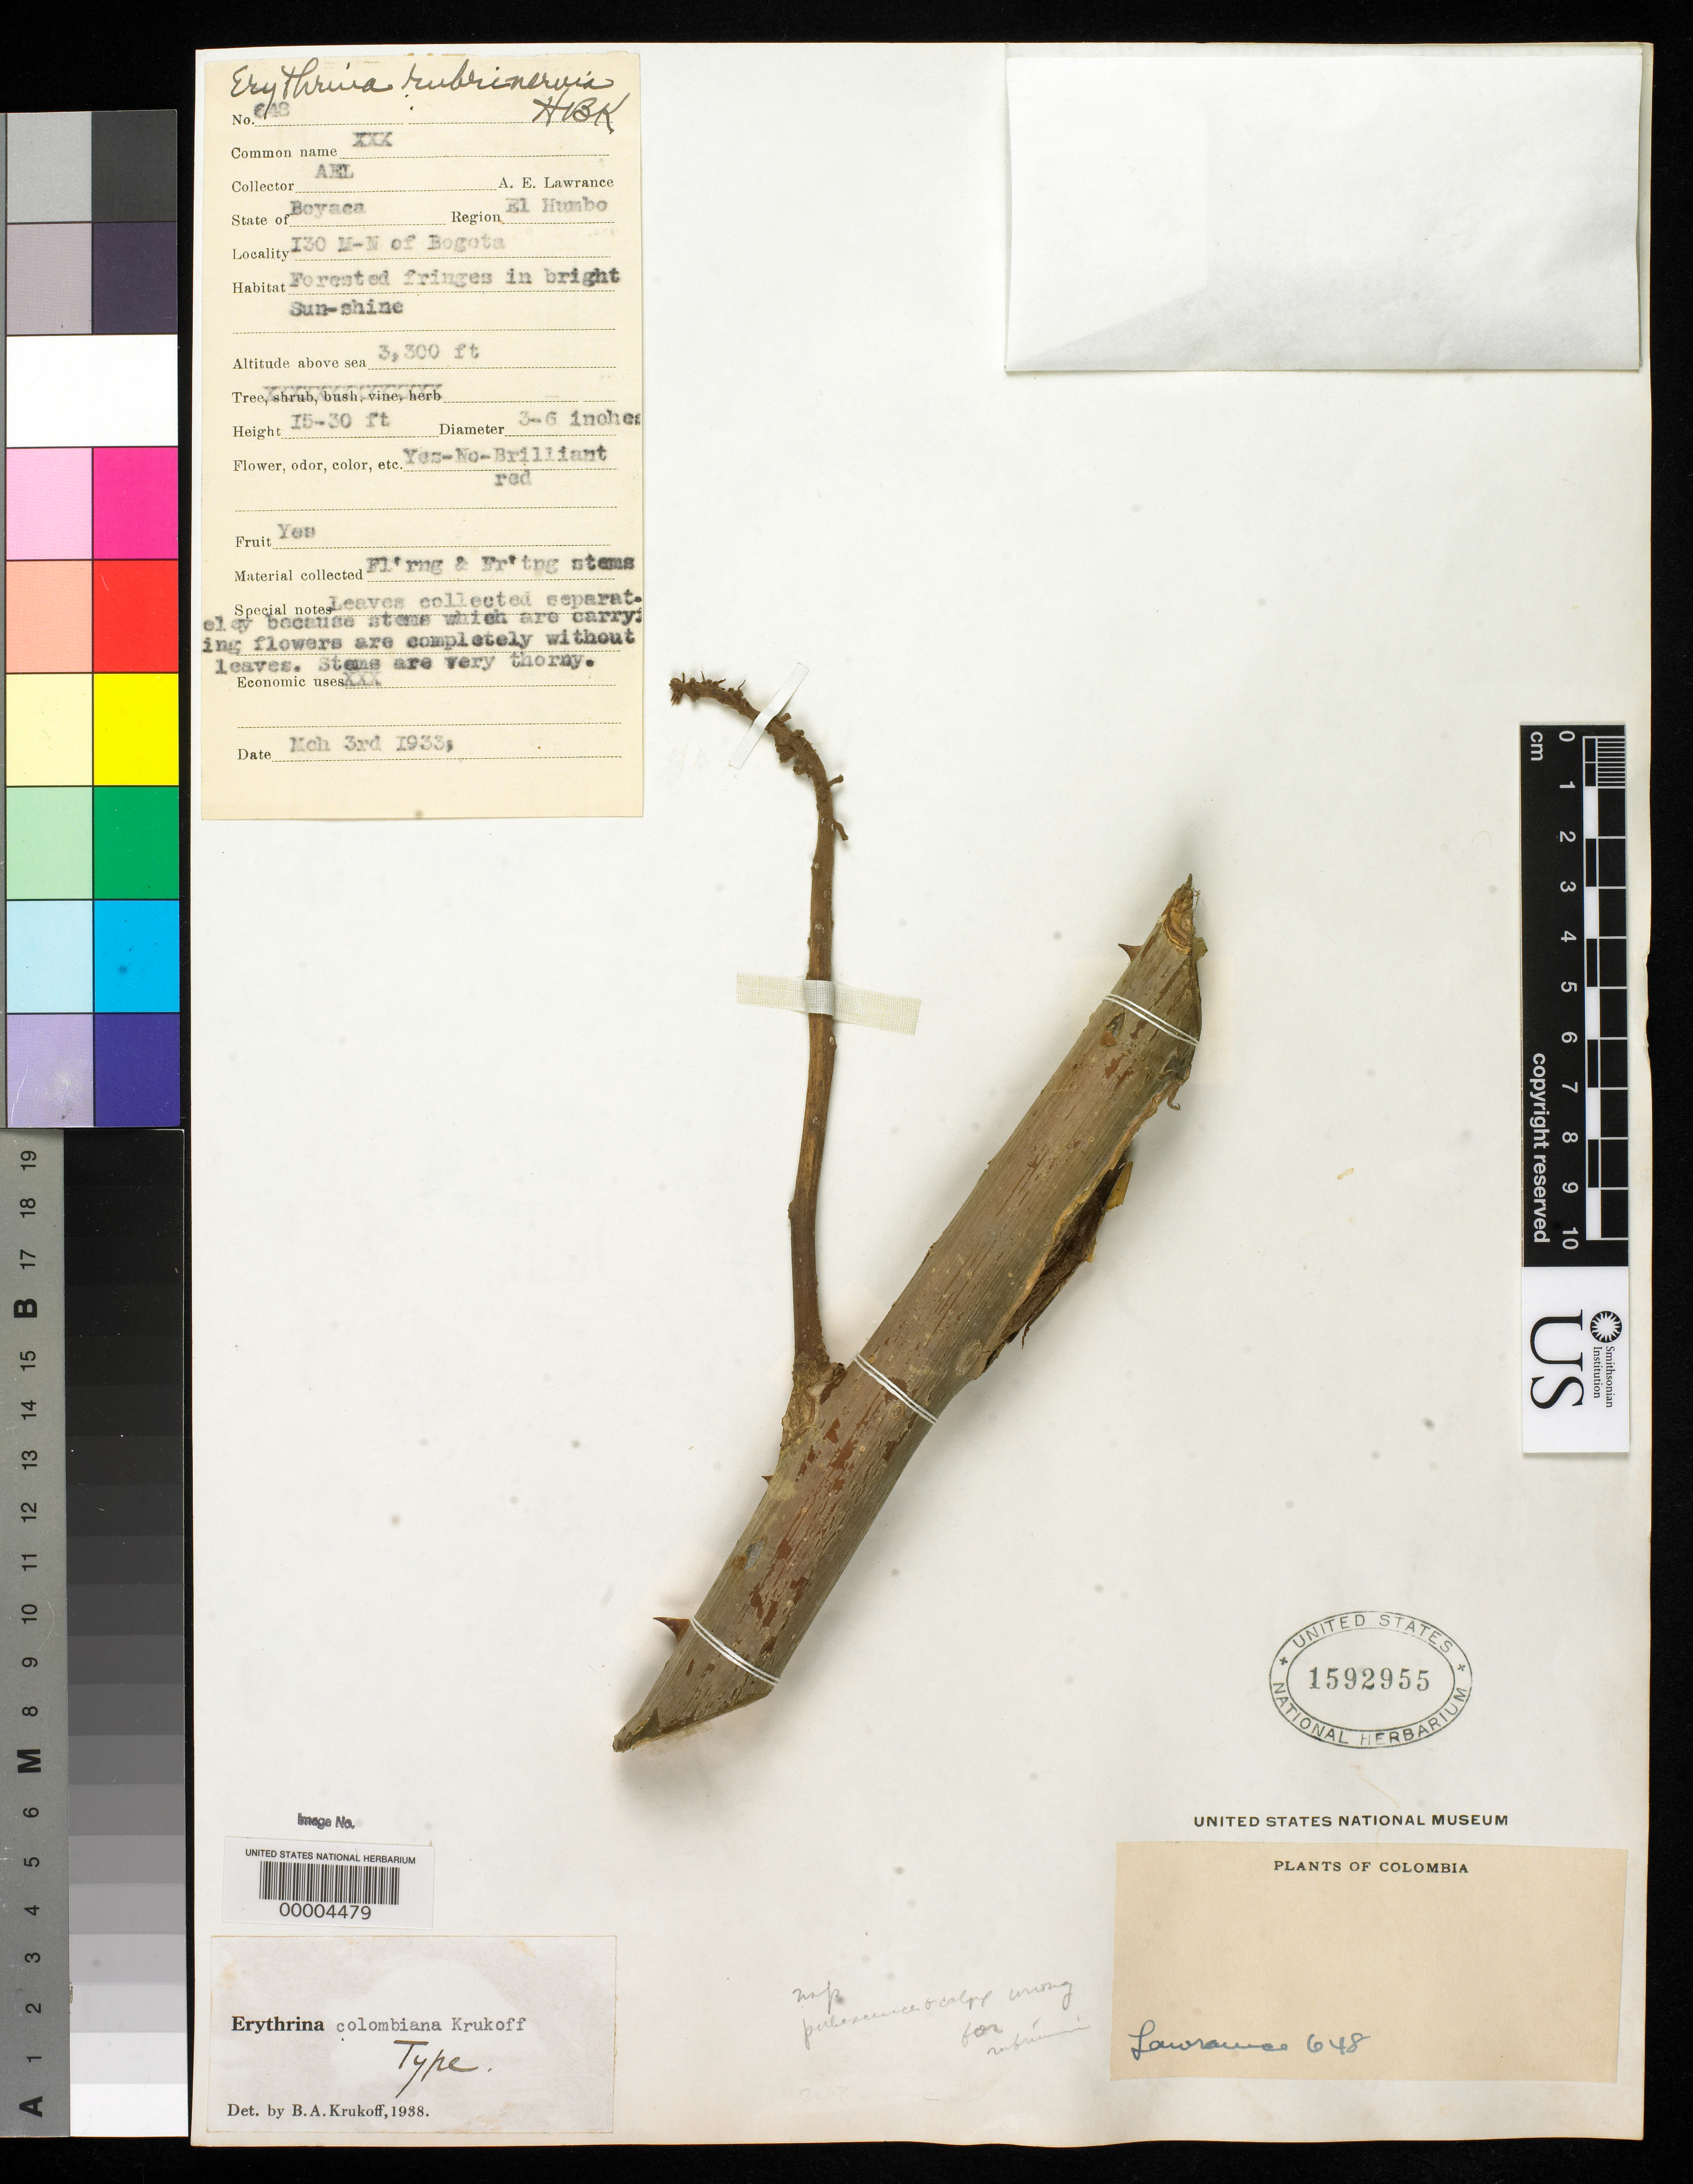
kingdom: Plantae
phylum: Tracheophyta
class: Magnoliopsida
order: Fabales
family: Fabaceae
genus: Erythrina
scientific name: Erythrina colombiana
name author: Krukoff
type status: Holotype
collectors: A. Lawrance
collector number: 648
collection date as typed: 03 Mar 1933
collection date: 1933-03-03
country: Colombia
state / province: Boyacá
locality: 130 mi. N of Bogata.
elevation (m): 1006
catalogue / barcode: US 1592955